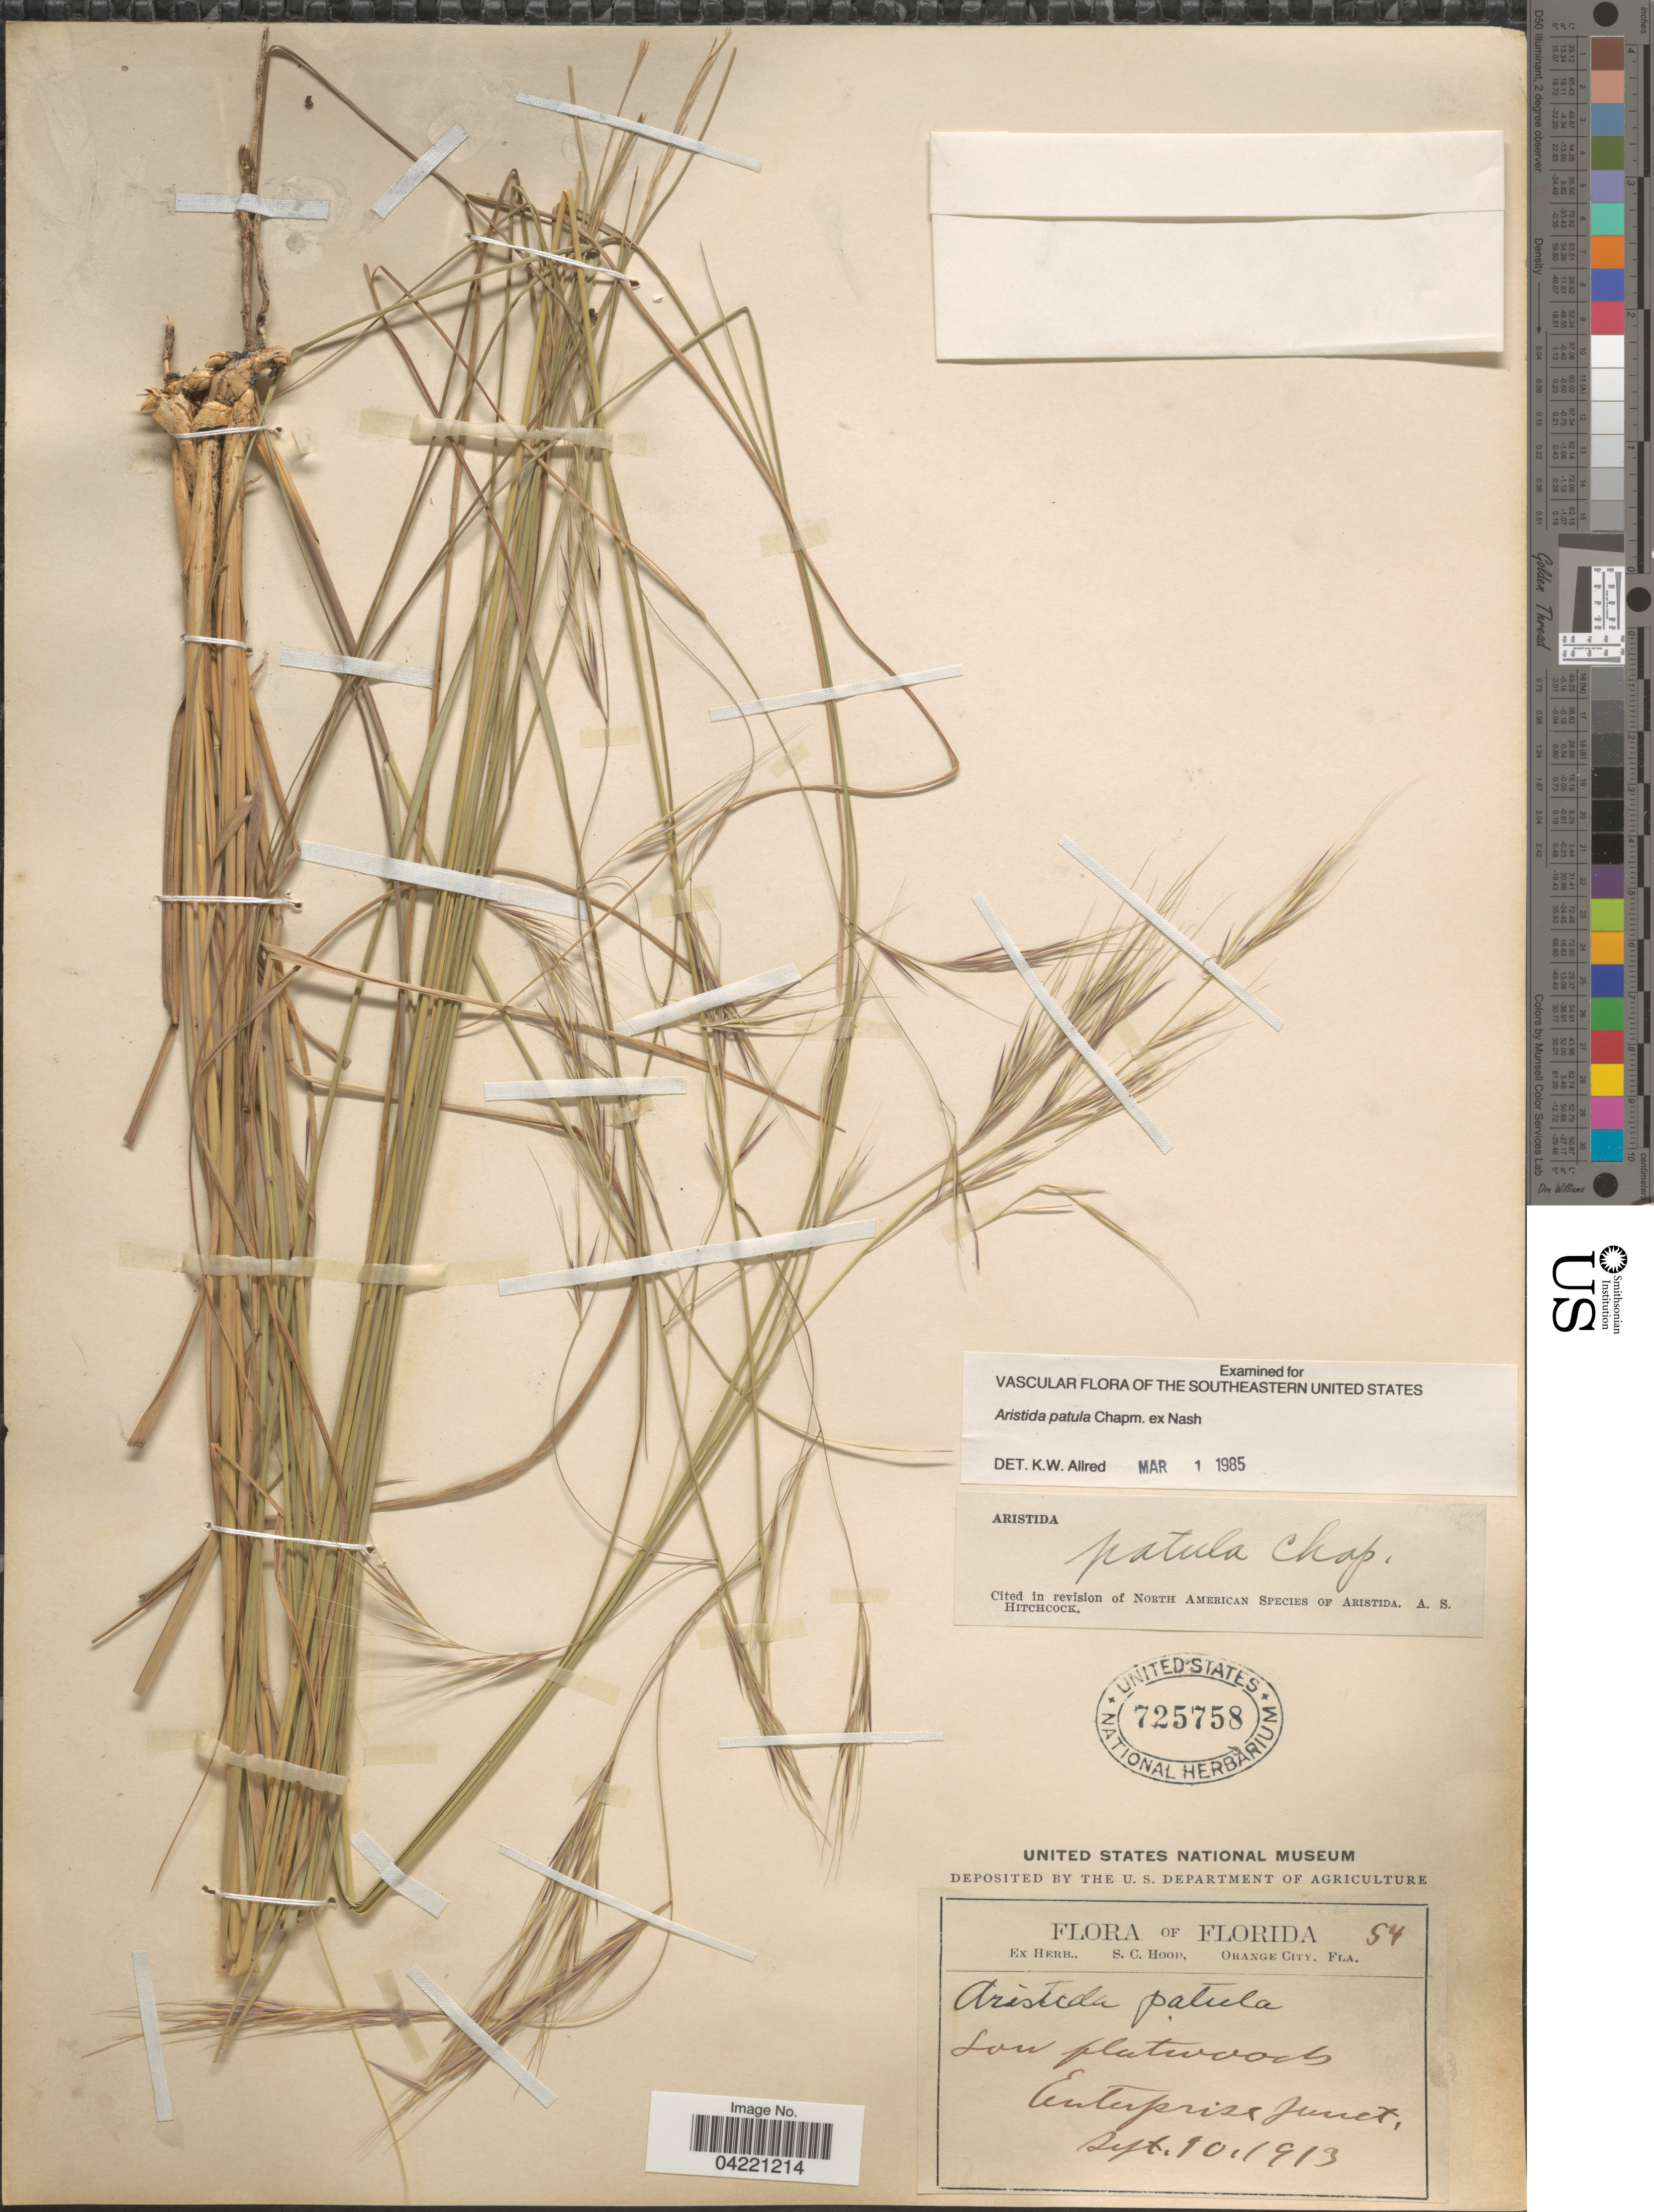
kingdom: Plantae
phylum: Tracheophyta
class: Liliopsida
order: Poales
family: Poaceae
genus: Aristida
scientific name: Aristida patula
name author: Chapm. ex Nash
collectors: Ex herb. S. C. Hood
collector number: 54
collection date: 1913-09-10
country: United States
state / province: Florida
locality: Low flatwoods. Enterprise Junct.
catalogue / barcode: US 725758